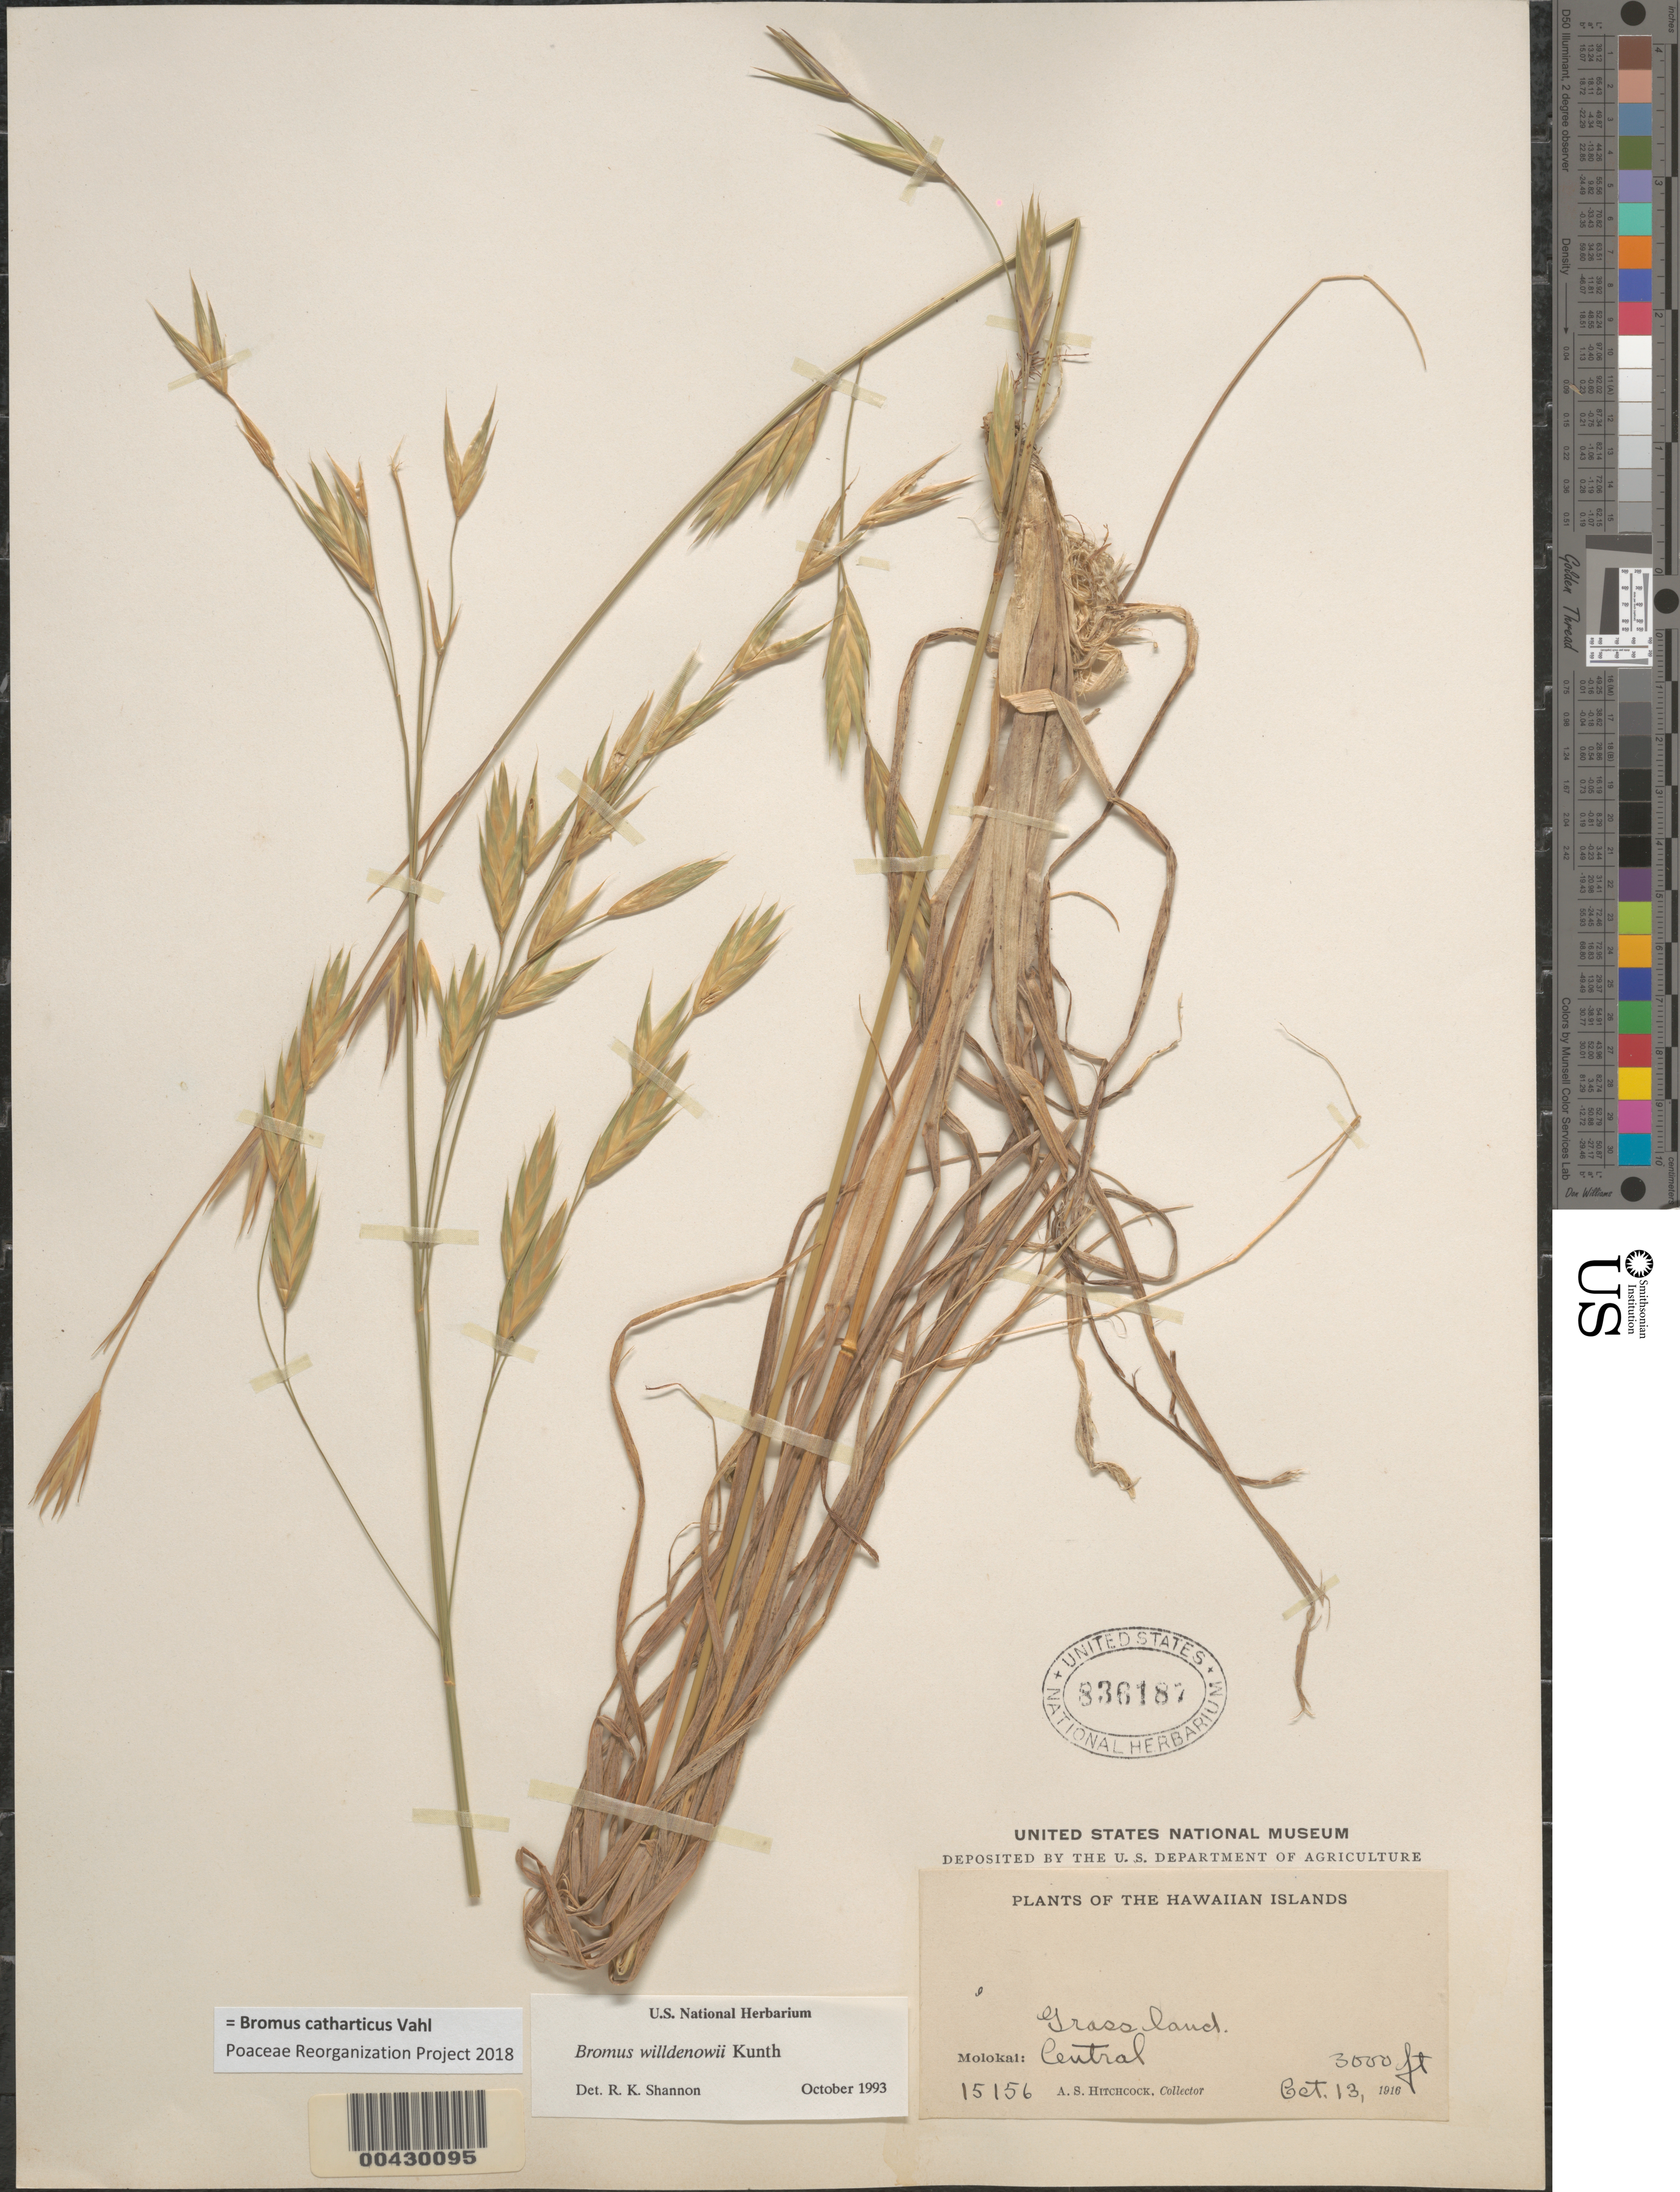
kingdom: Plantae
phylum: Tracheophyta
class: Liliopsida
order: Poales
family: Poaceae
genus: Bromus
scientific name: Bromus catharticus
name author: Vahl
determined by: Poaceae Reorganization Project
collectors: A. S. Hitchcock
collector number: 15156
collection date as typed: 13 Oct 1916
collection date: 1916-10-13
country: United States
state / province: Hawaii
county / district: Maui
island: Moloka'i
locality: Central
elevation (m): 914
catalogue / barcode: US 836187